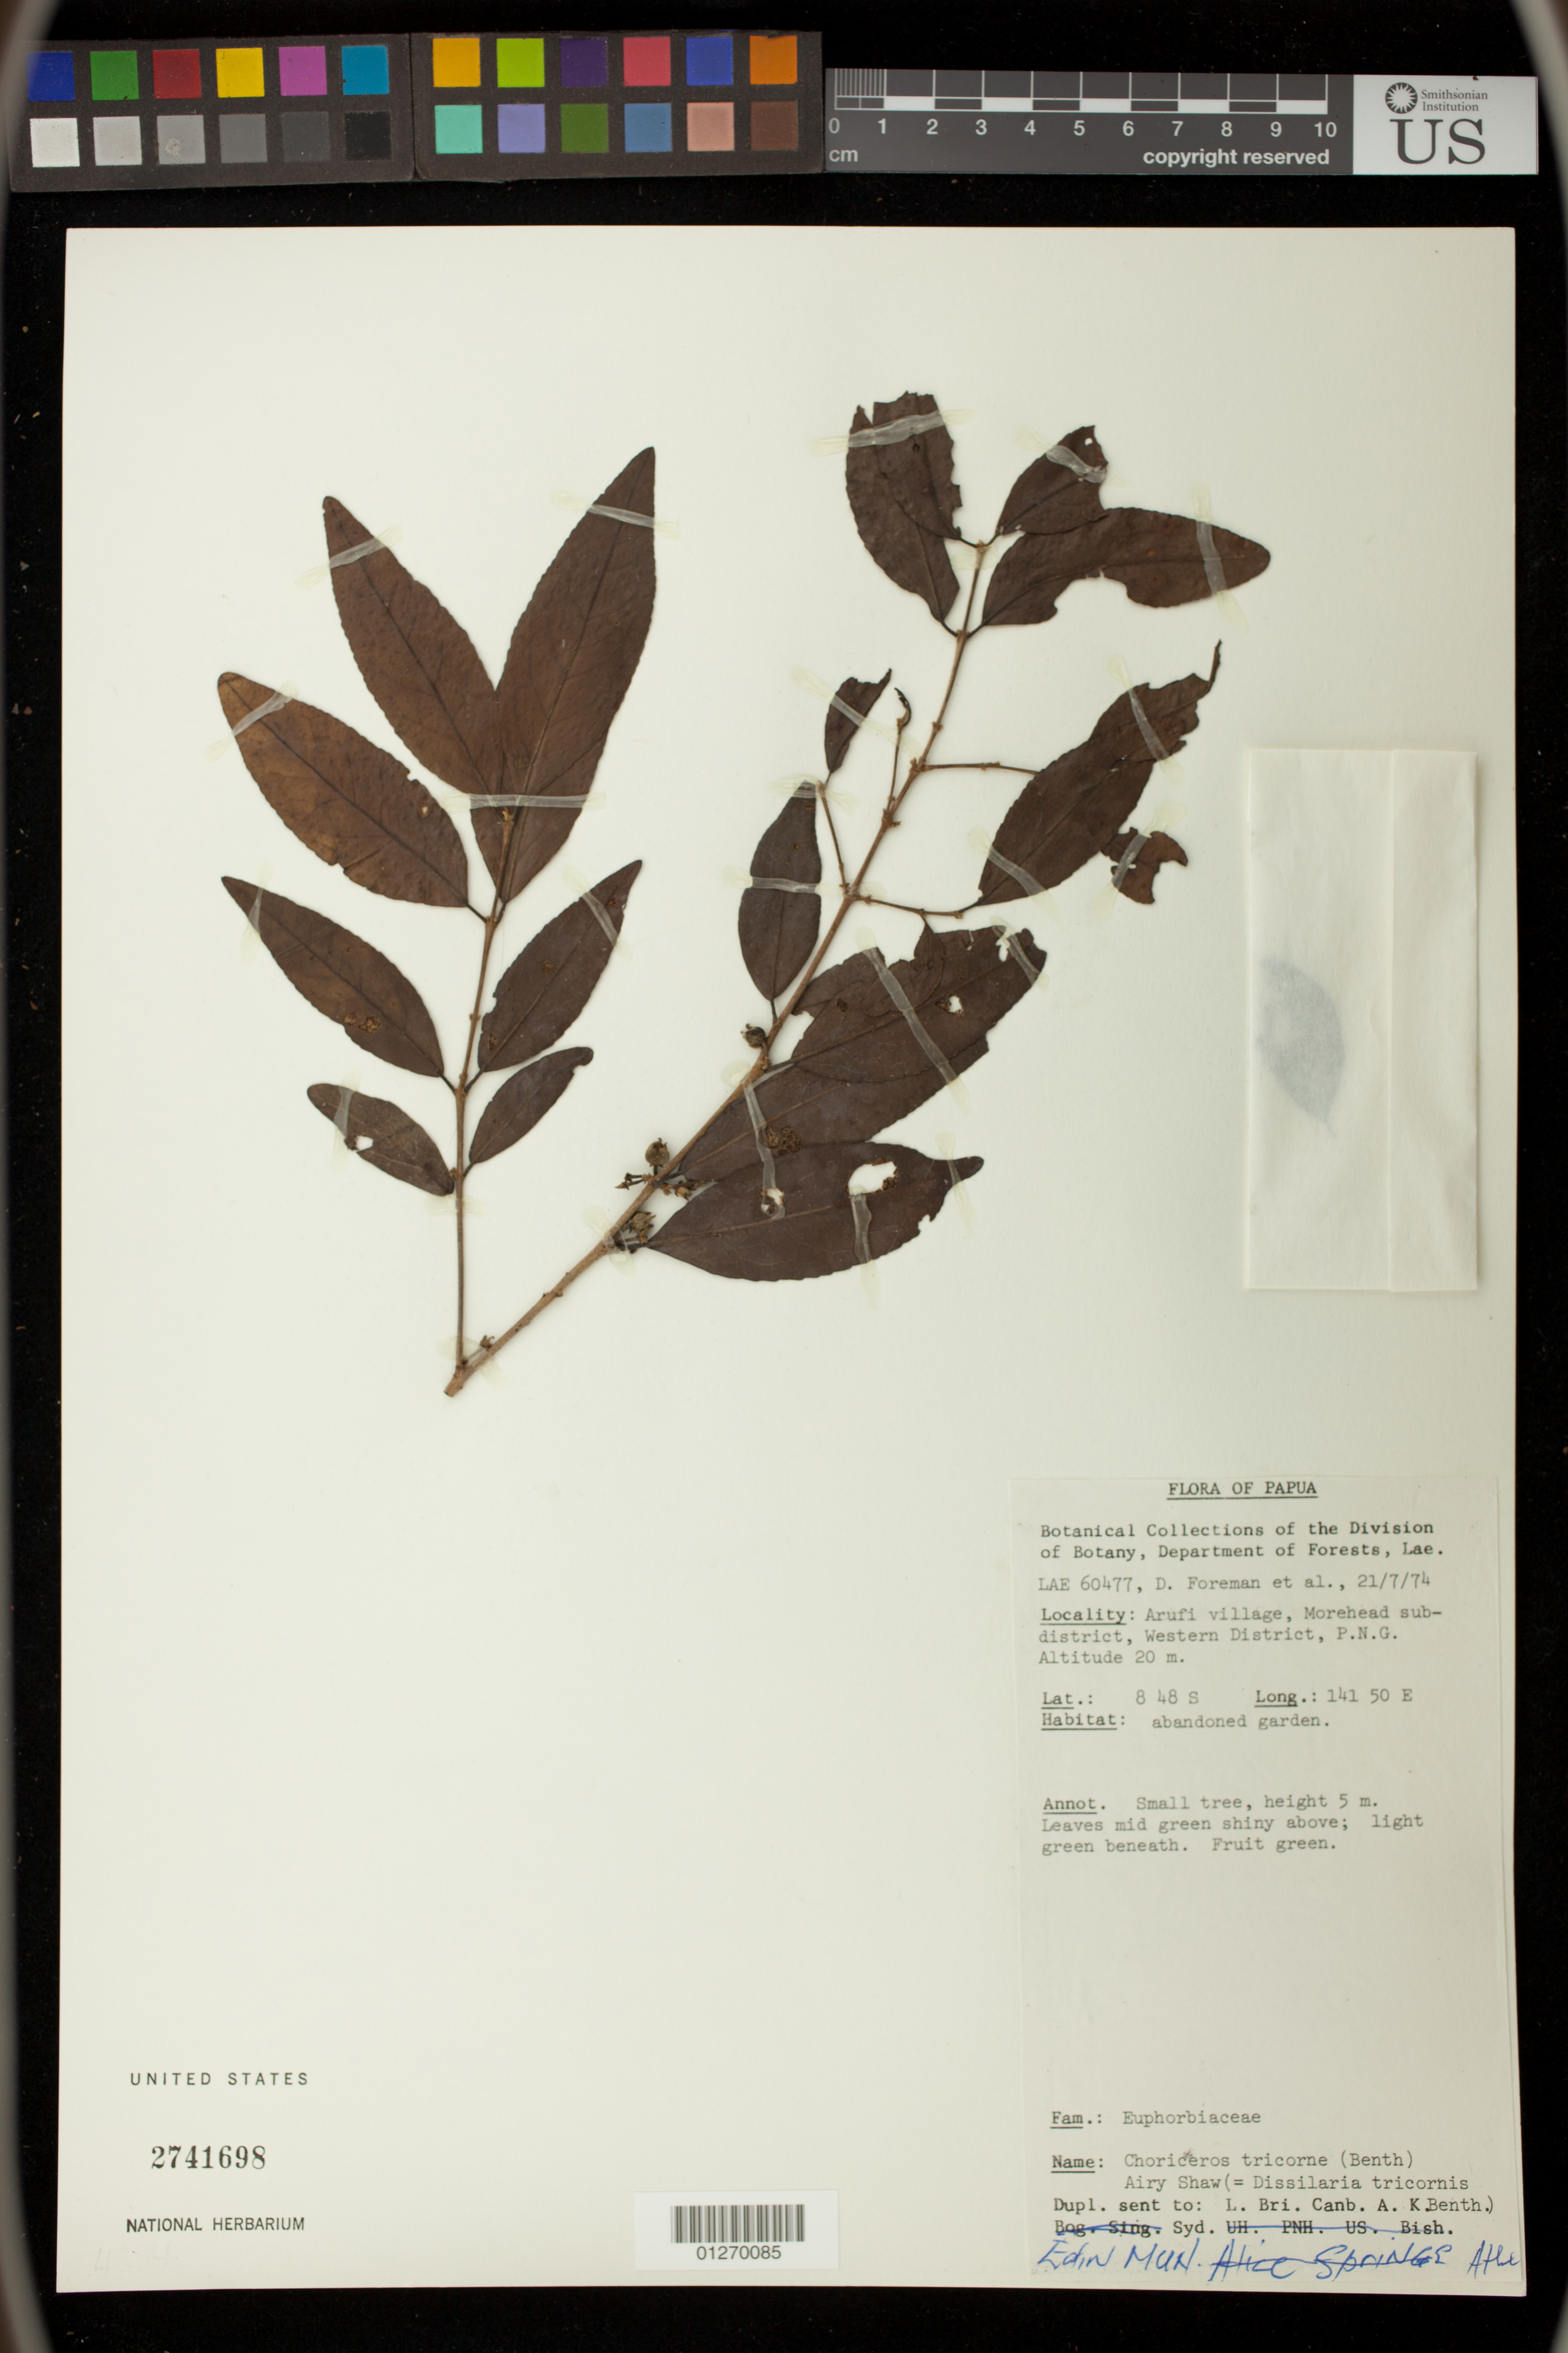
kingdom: Plantae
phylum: Tracheophyta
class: Magnoliopsida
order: Malpighiales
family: Picrodendraceae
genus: Choriceras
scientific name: Choriceras tricorne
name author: (Benth.) Airy Shaw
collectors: D. Foreman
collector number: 60477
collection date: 1974-07-21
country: Papua New Guinea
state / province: Western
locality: Arufi village, Morehead subdistrict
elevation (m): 20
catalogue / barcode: US 2741698